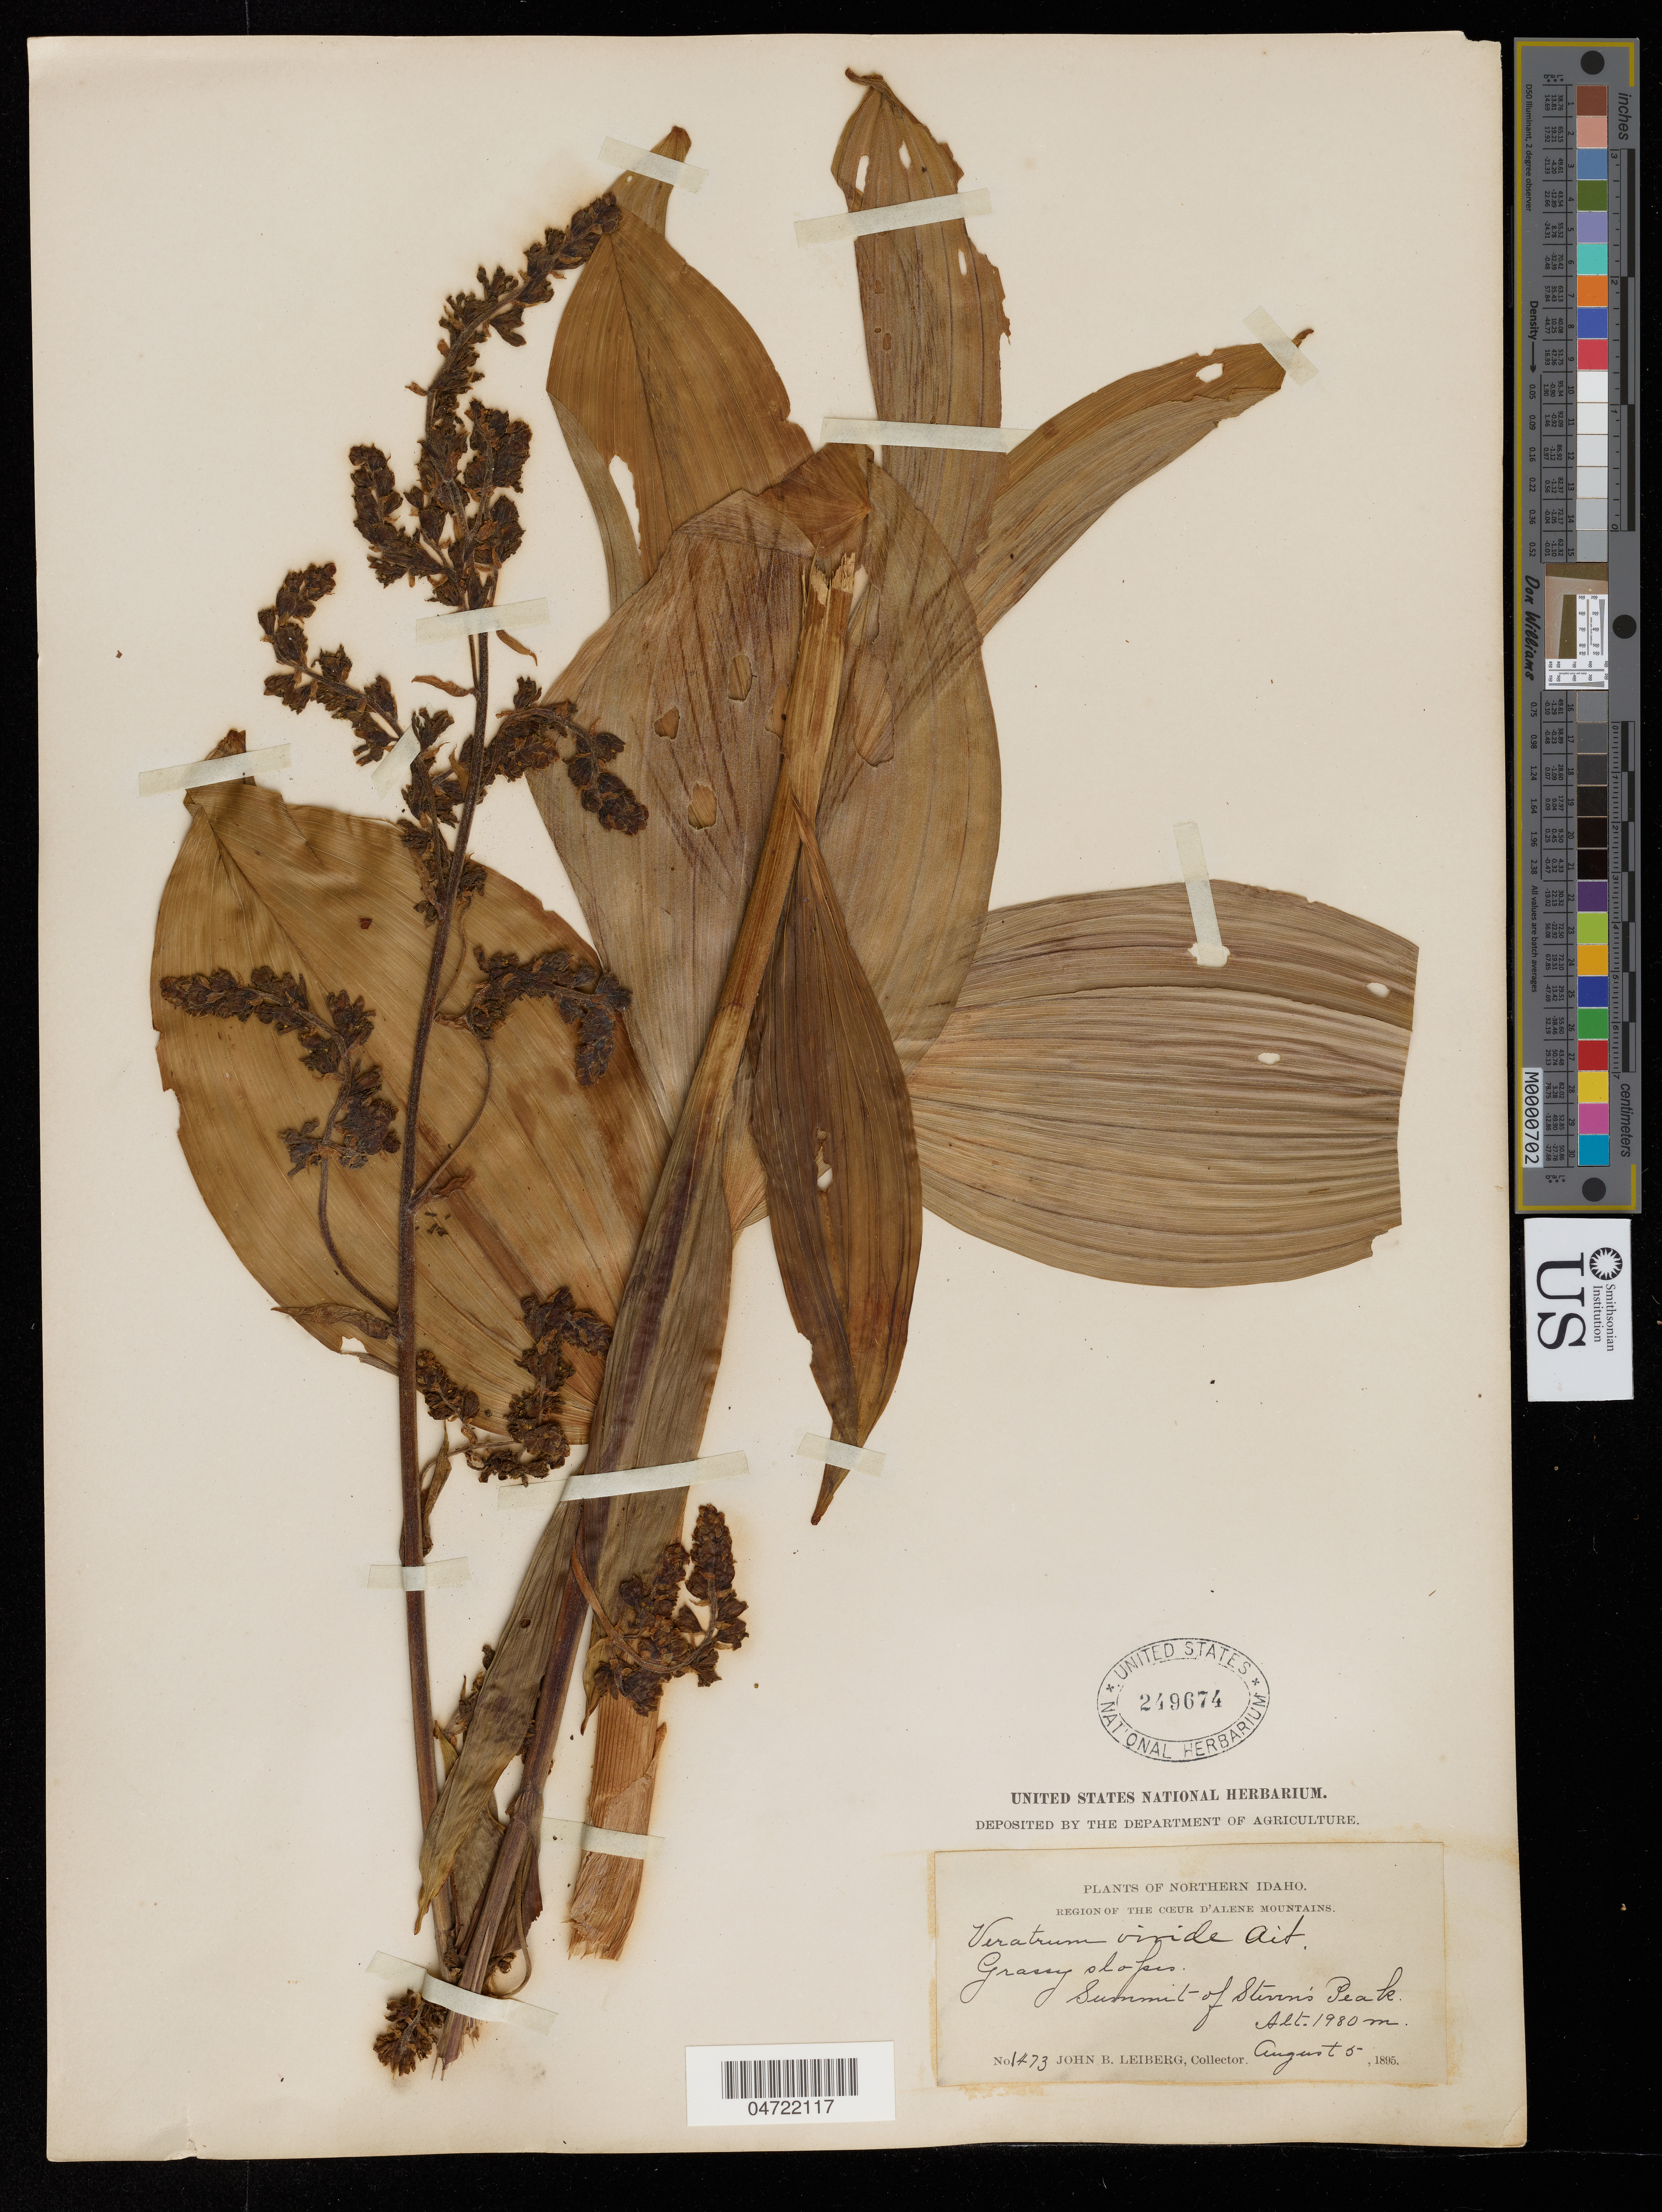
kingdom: Plantae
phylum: Tracheophyta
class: Liliopsida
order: Liliales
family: Melanthiaceae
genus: Veratrum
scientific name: Veratrum viride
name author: Aiton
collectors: J. Leiberg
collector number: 1473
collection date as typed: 05 Aug 1895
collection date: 1895-08-05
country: United States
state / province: Idaho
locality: Summit of Steven's Peak, coeur d'alene mts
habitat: Grassy slopes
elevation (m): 1980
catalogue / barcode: US 249674